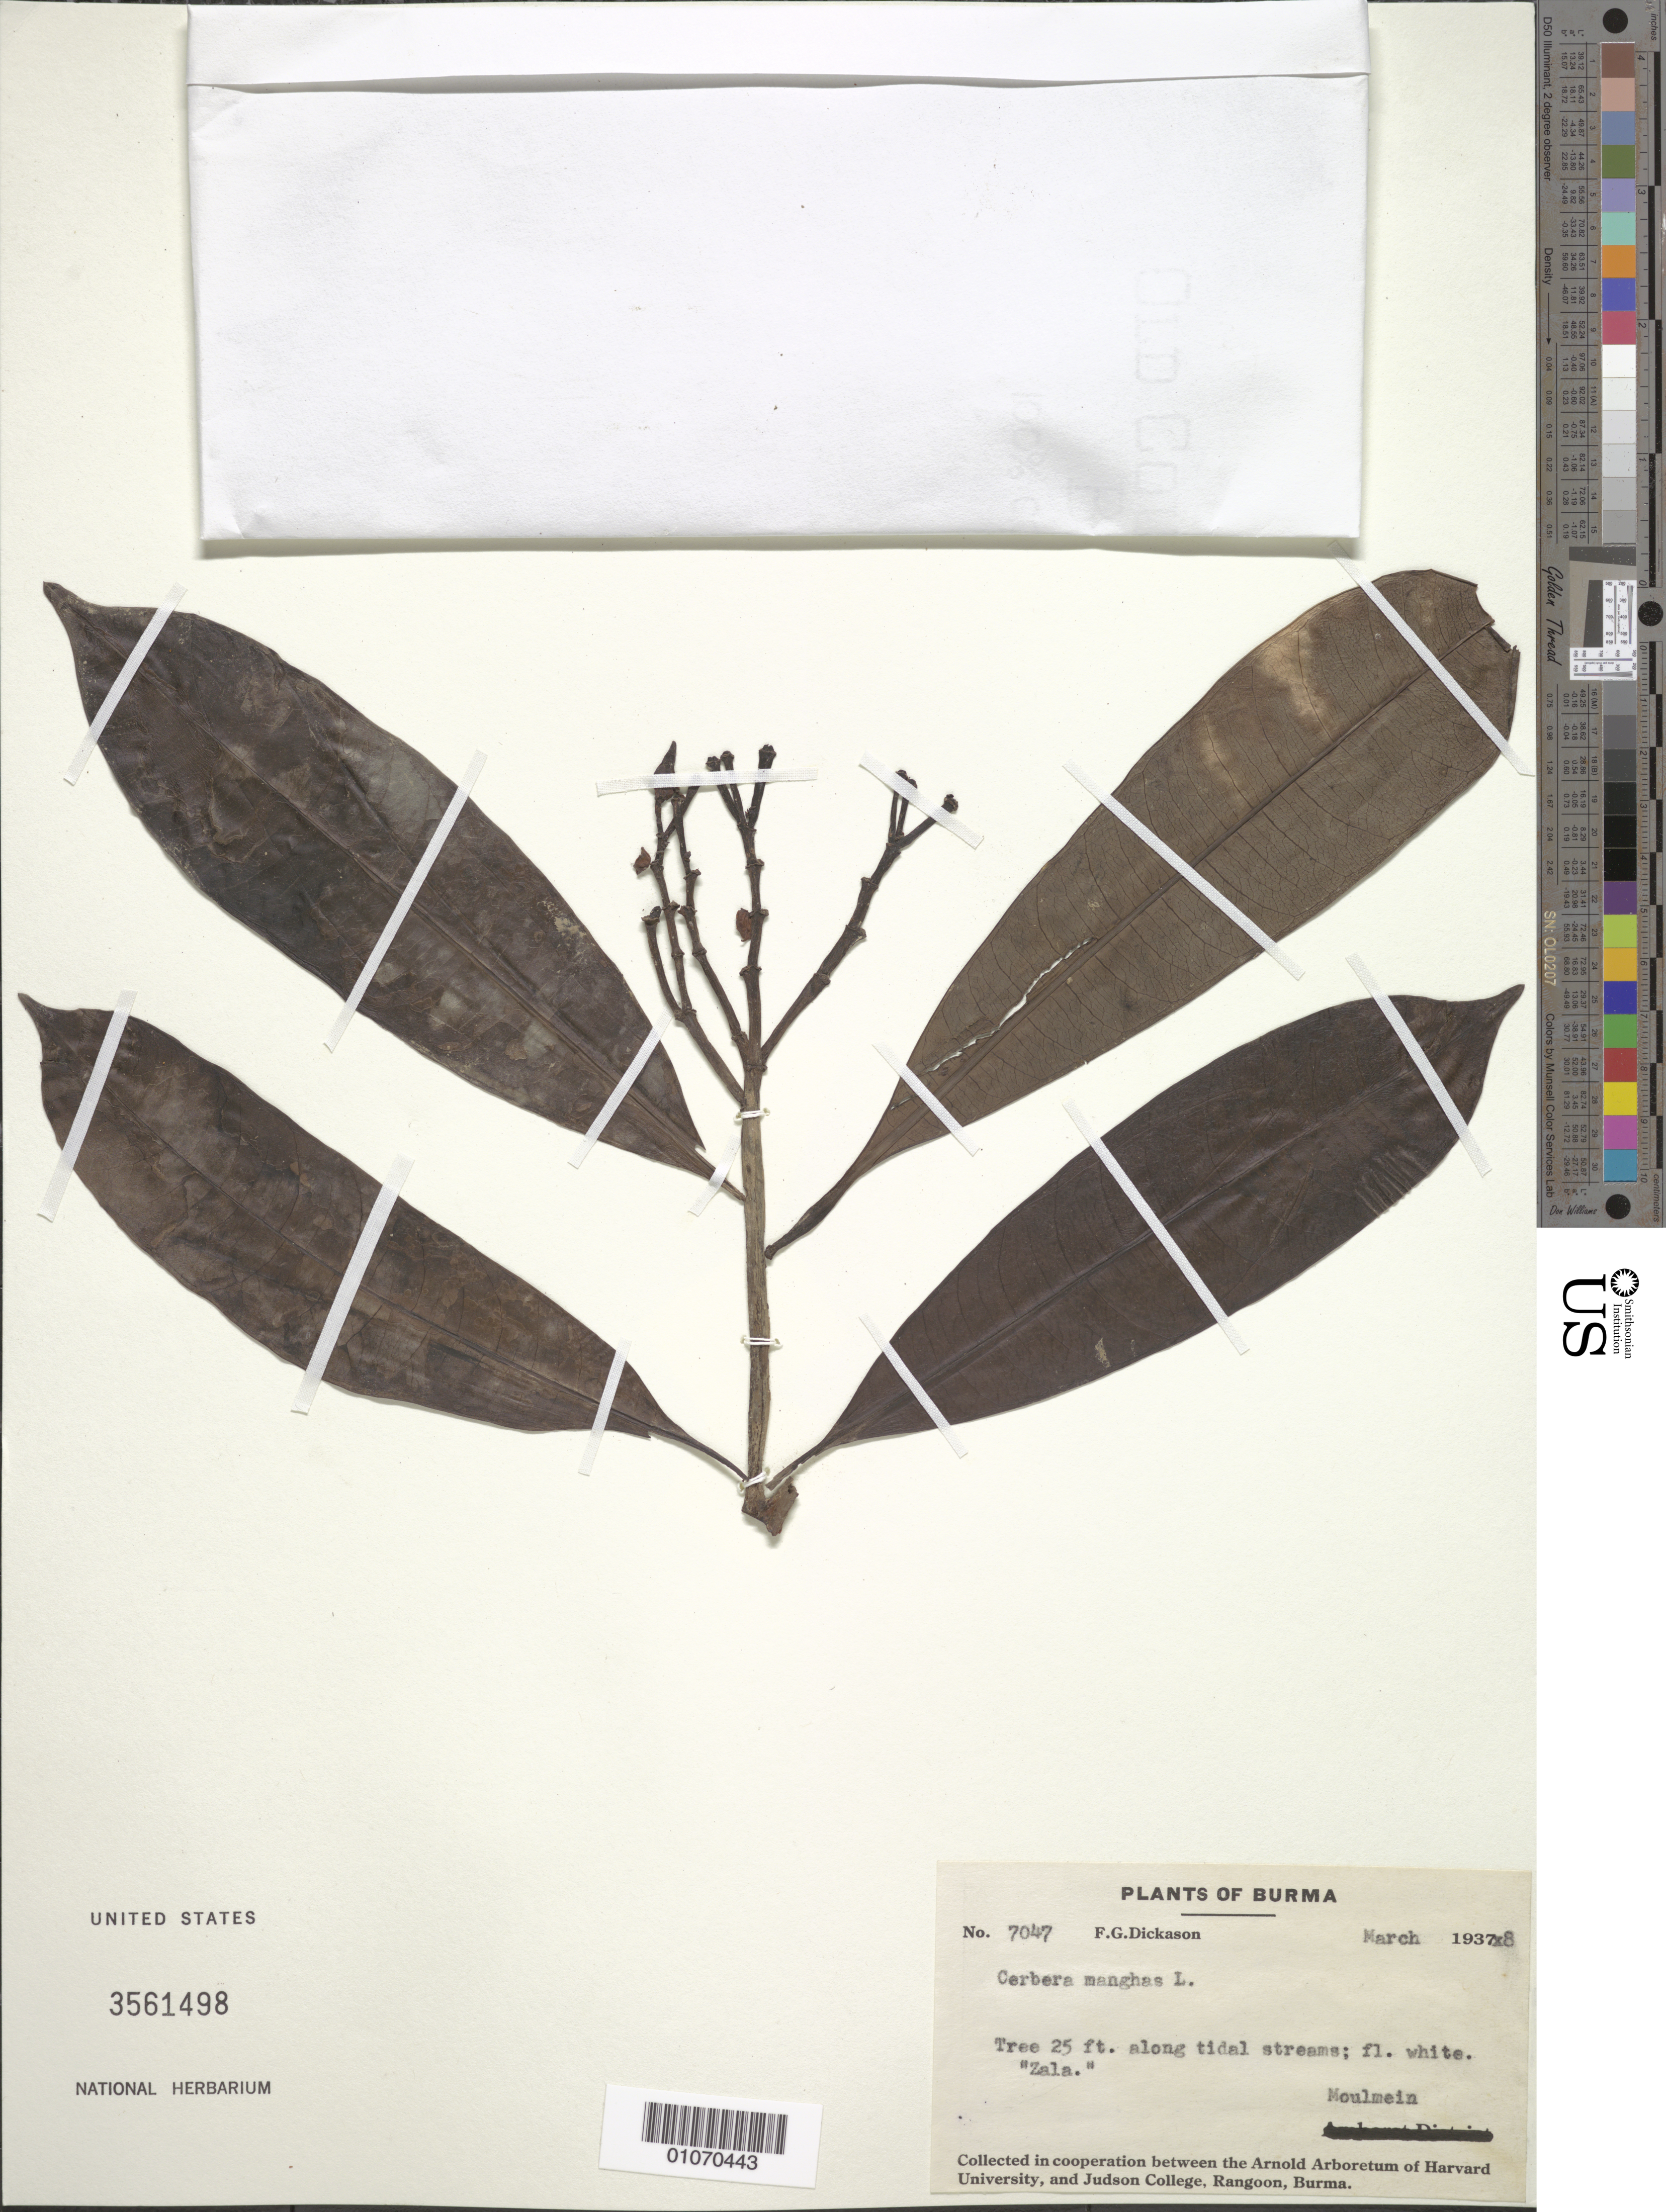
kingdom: Plantae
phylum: Tracheophyta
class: Magnoliopsida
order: Gentianales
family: Apocynaceae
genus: Cerbera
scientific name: Cerbera manghas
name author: L.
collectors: F. Dickason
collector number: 7047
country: Myanmar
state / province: Mon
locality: Moulmein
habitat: along tidal streams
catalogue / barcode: US 3561498